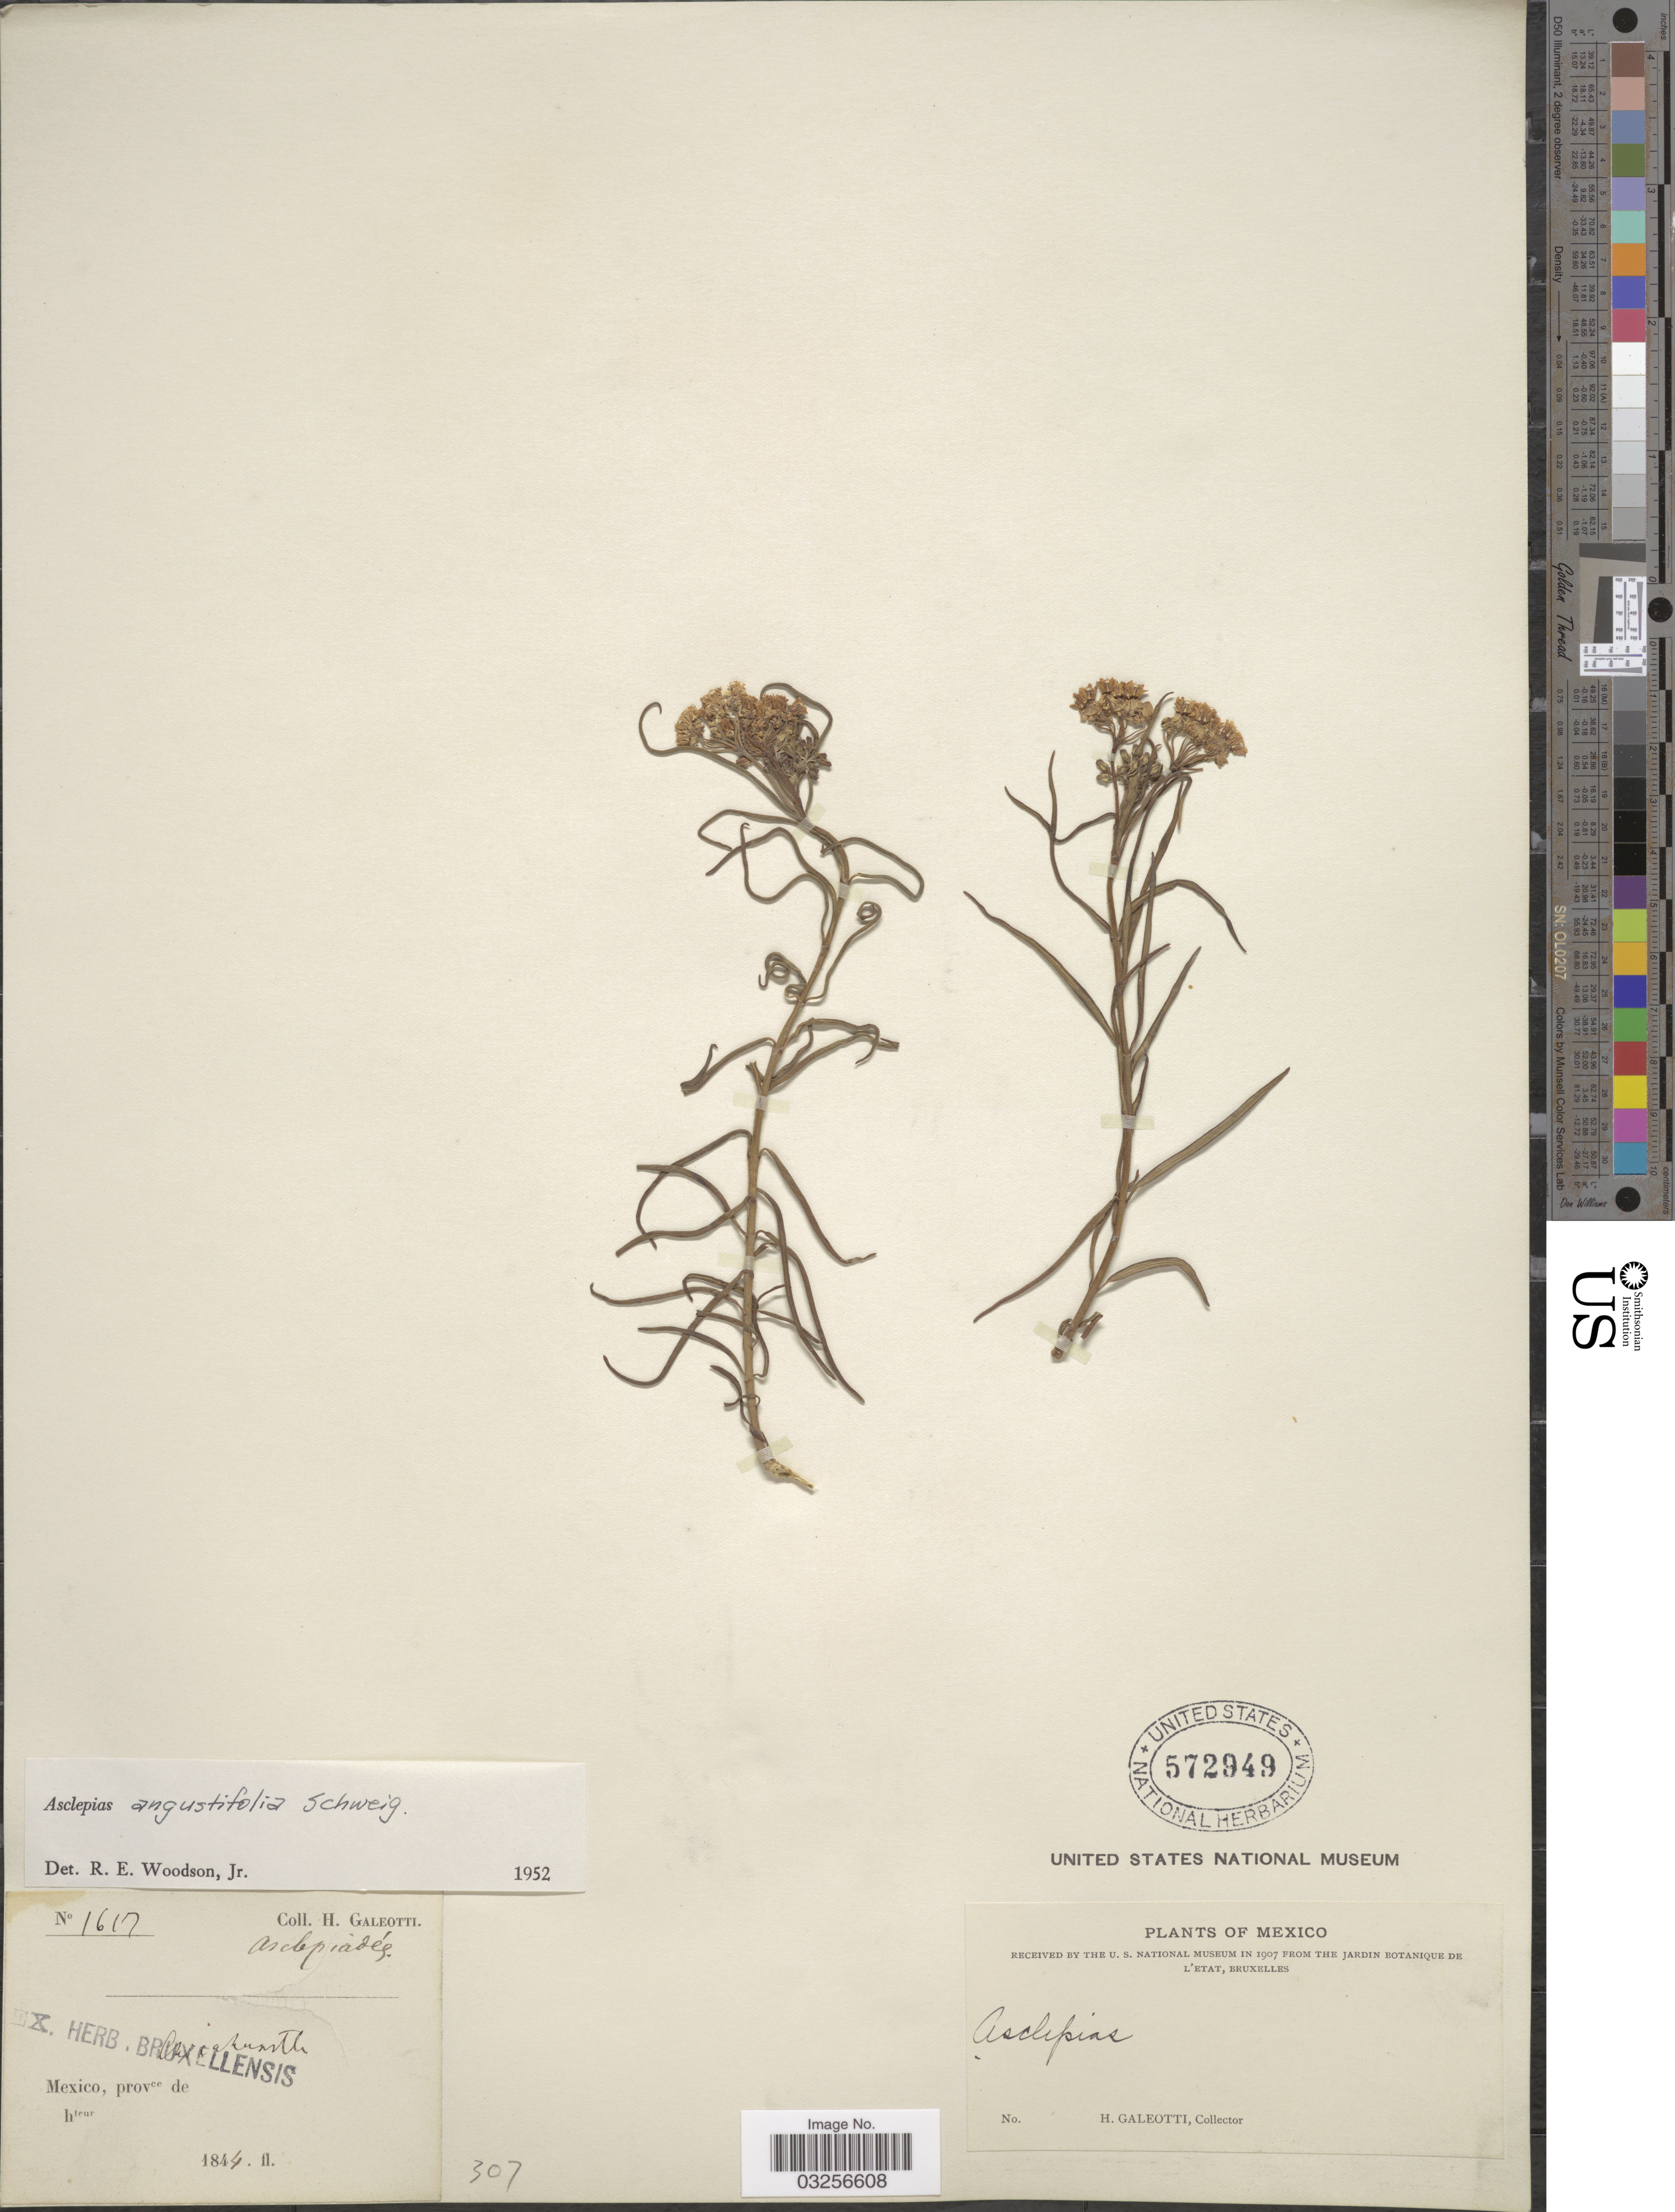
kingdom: Plantae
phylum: Tracheophyta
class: Magnoliopsida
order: Gentianales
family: Apocynaceae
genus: Asclepias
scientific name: Asclepias angustifolia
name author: Schweigg.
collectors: H. G. Galeotti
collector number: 1617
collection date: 1844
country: Mexico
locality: Chicahuntla [interpreted].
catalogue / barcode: US 572949